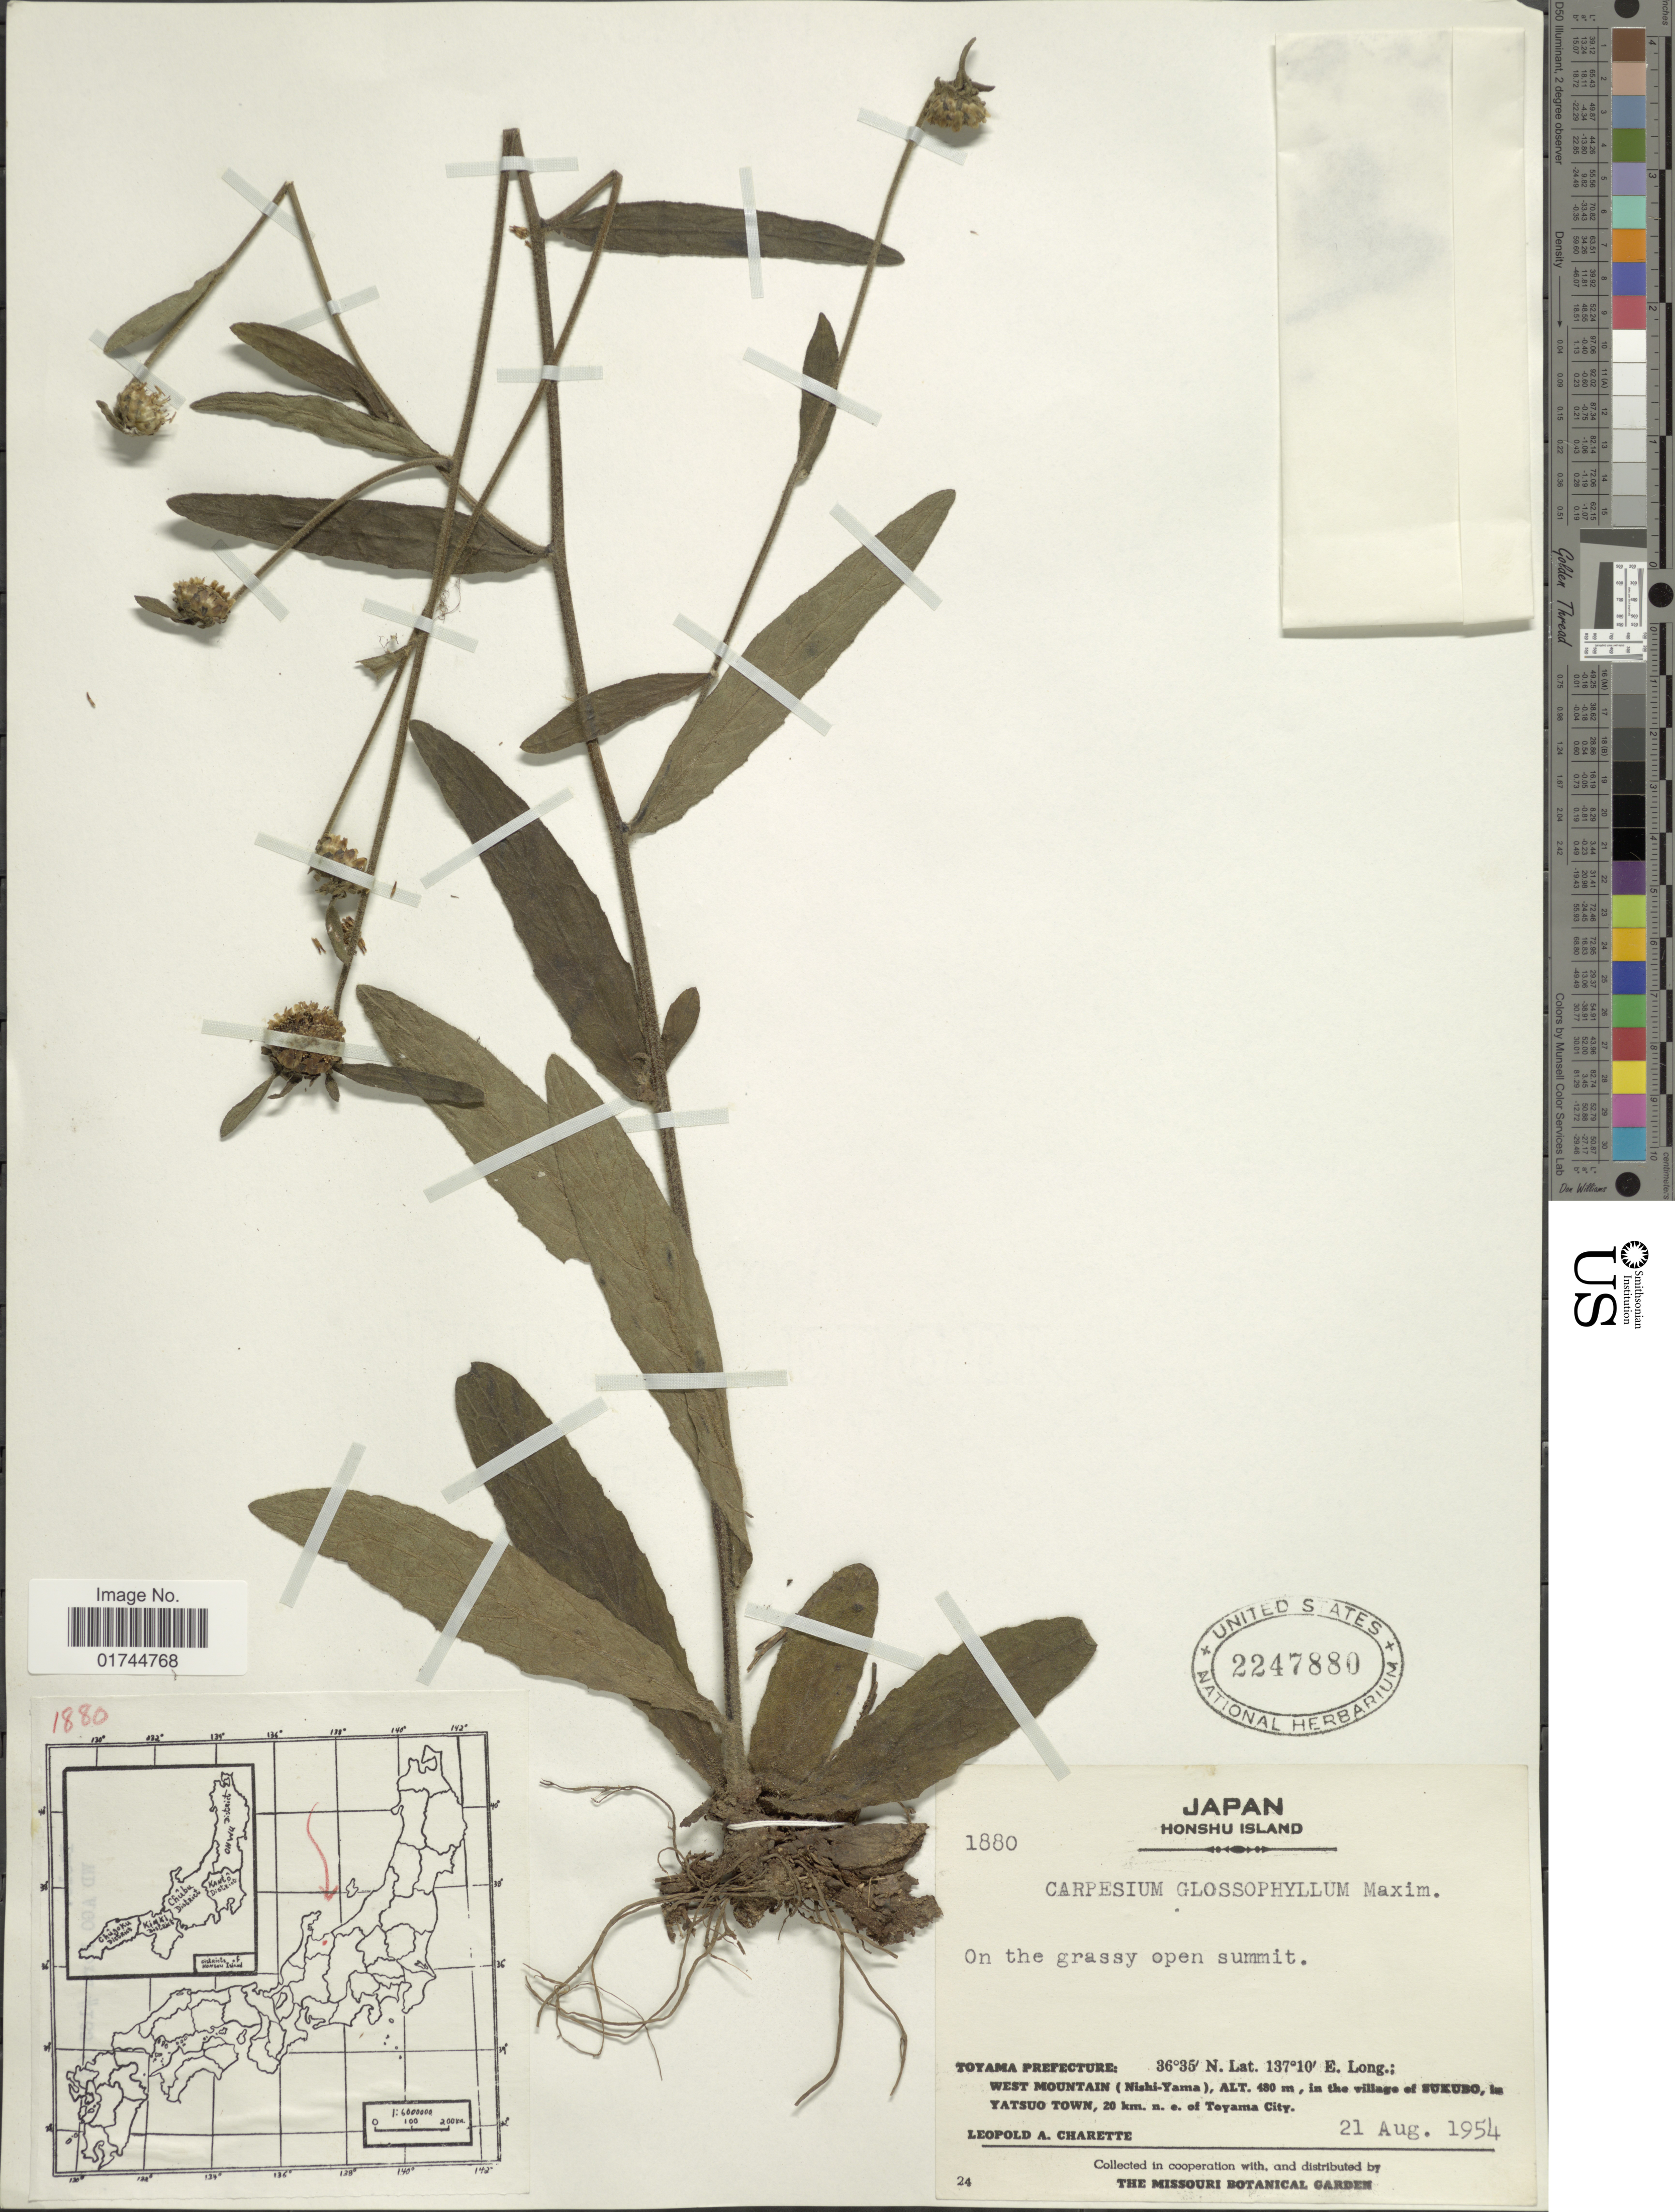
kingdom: Plantae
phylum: Tracheophyta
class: Magnoliopsida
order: Asterales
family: Asteraceae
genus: Carpesium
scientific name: Carpesium glossophyllum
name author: Maxim.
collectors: L. A. Charette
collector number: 1880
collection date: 1954-08-21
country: Japan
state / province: Toyama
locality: Honshu Island, Toyama Prefecture, West Mountain (Nishi-Yama), in the village of Sukudo, in Yatsuo town, 20 km. n. e. of Toyama City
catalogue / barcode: US 2247880